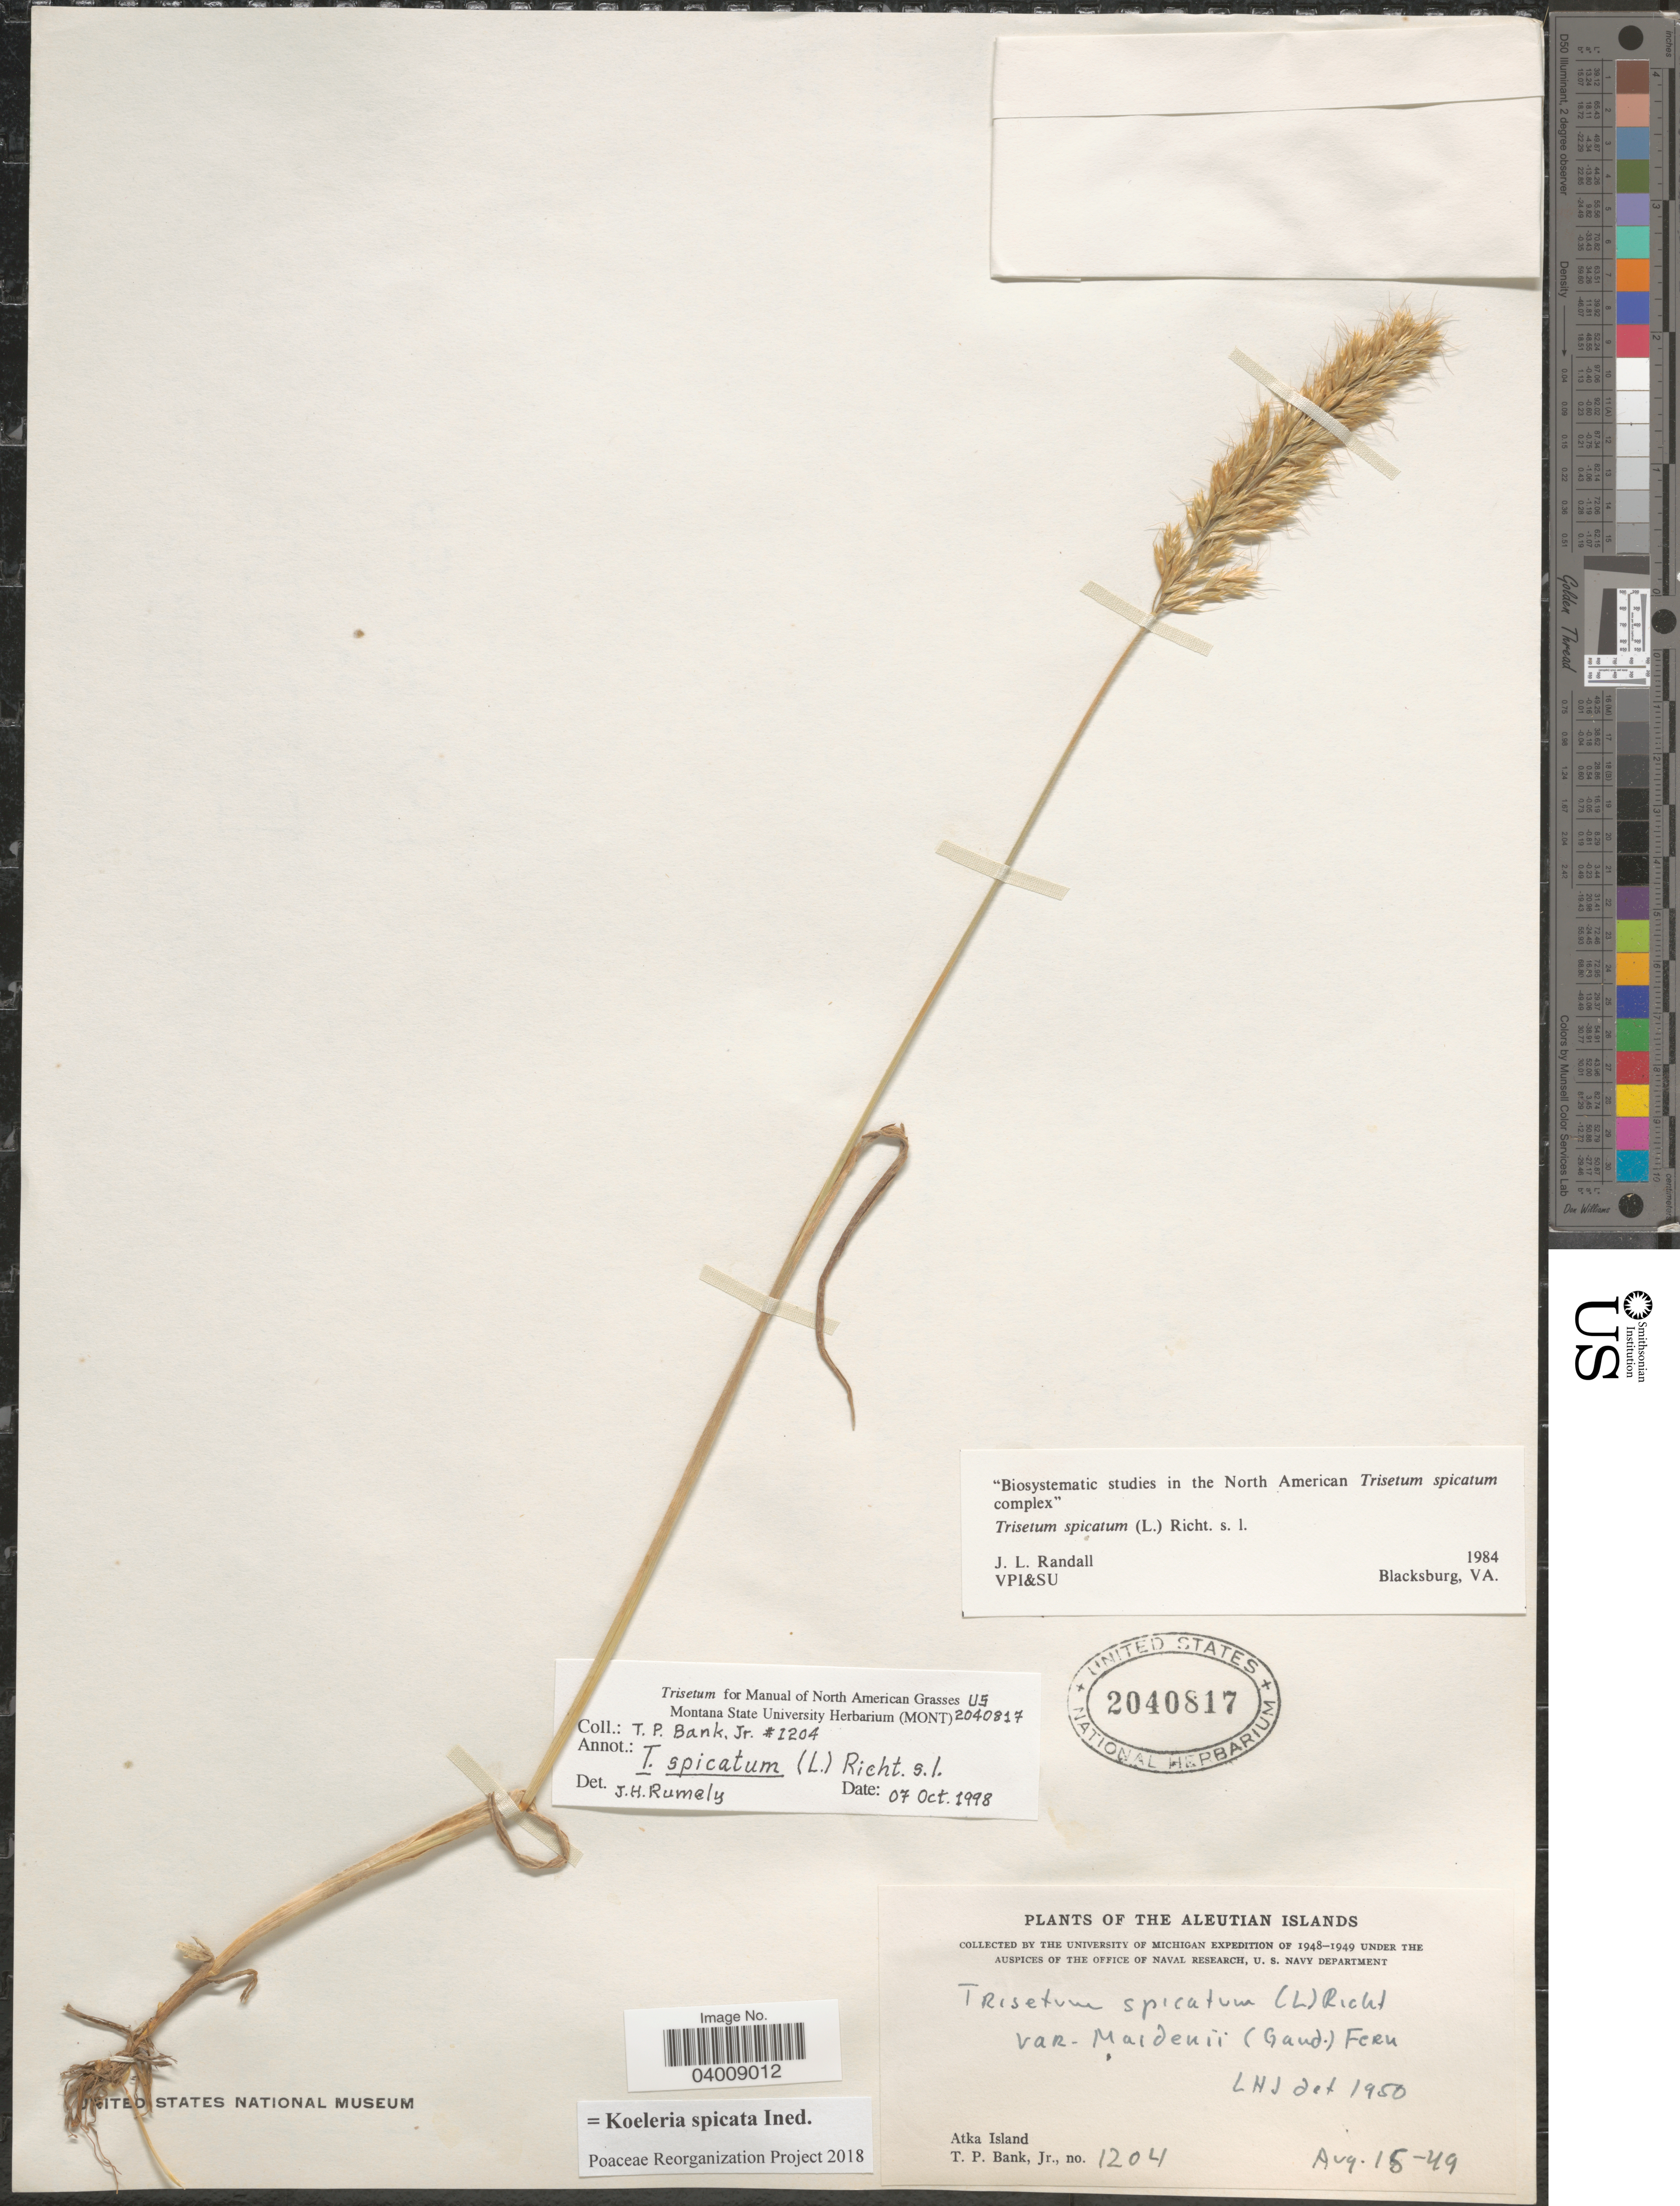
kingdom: Plantae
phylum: Tracheophyta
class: Liliopsida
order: Poales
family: Poaceae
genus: Koeleria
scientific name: Koeleria spicata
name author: (L.) Barberá et al.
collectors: T. Bank Jr.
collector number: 1204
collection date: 1949-08-15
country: United States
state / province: Alaska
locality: Aleutian Islands. Atka Island.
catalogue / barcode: US 2040817